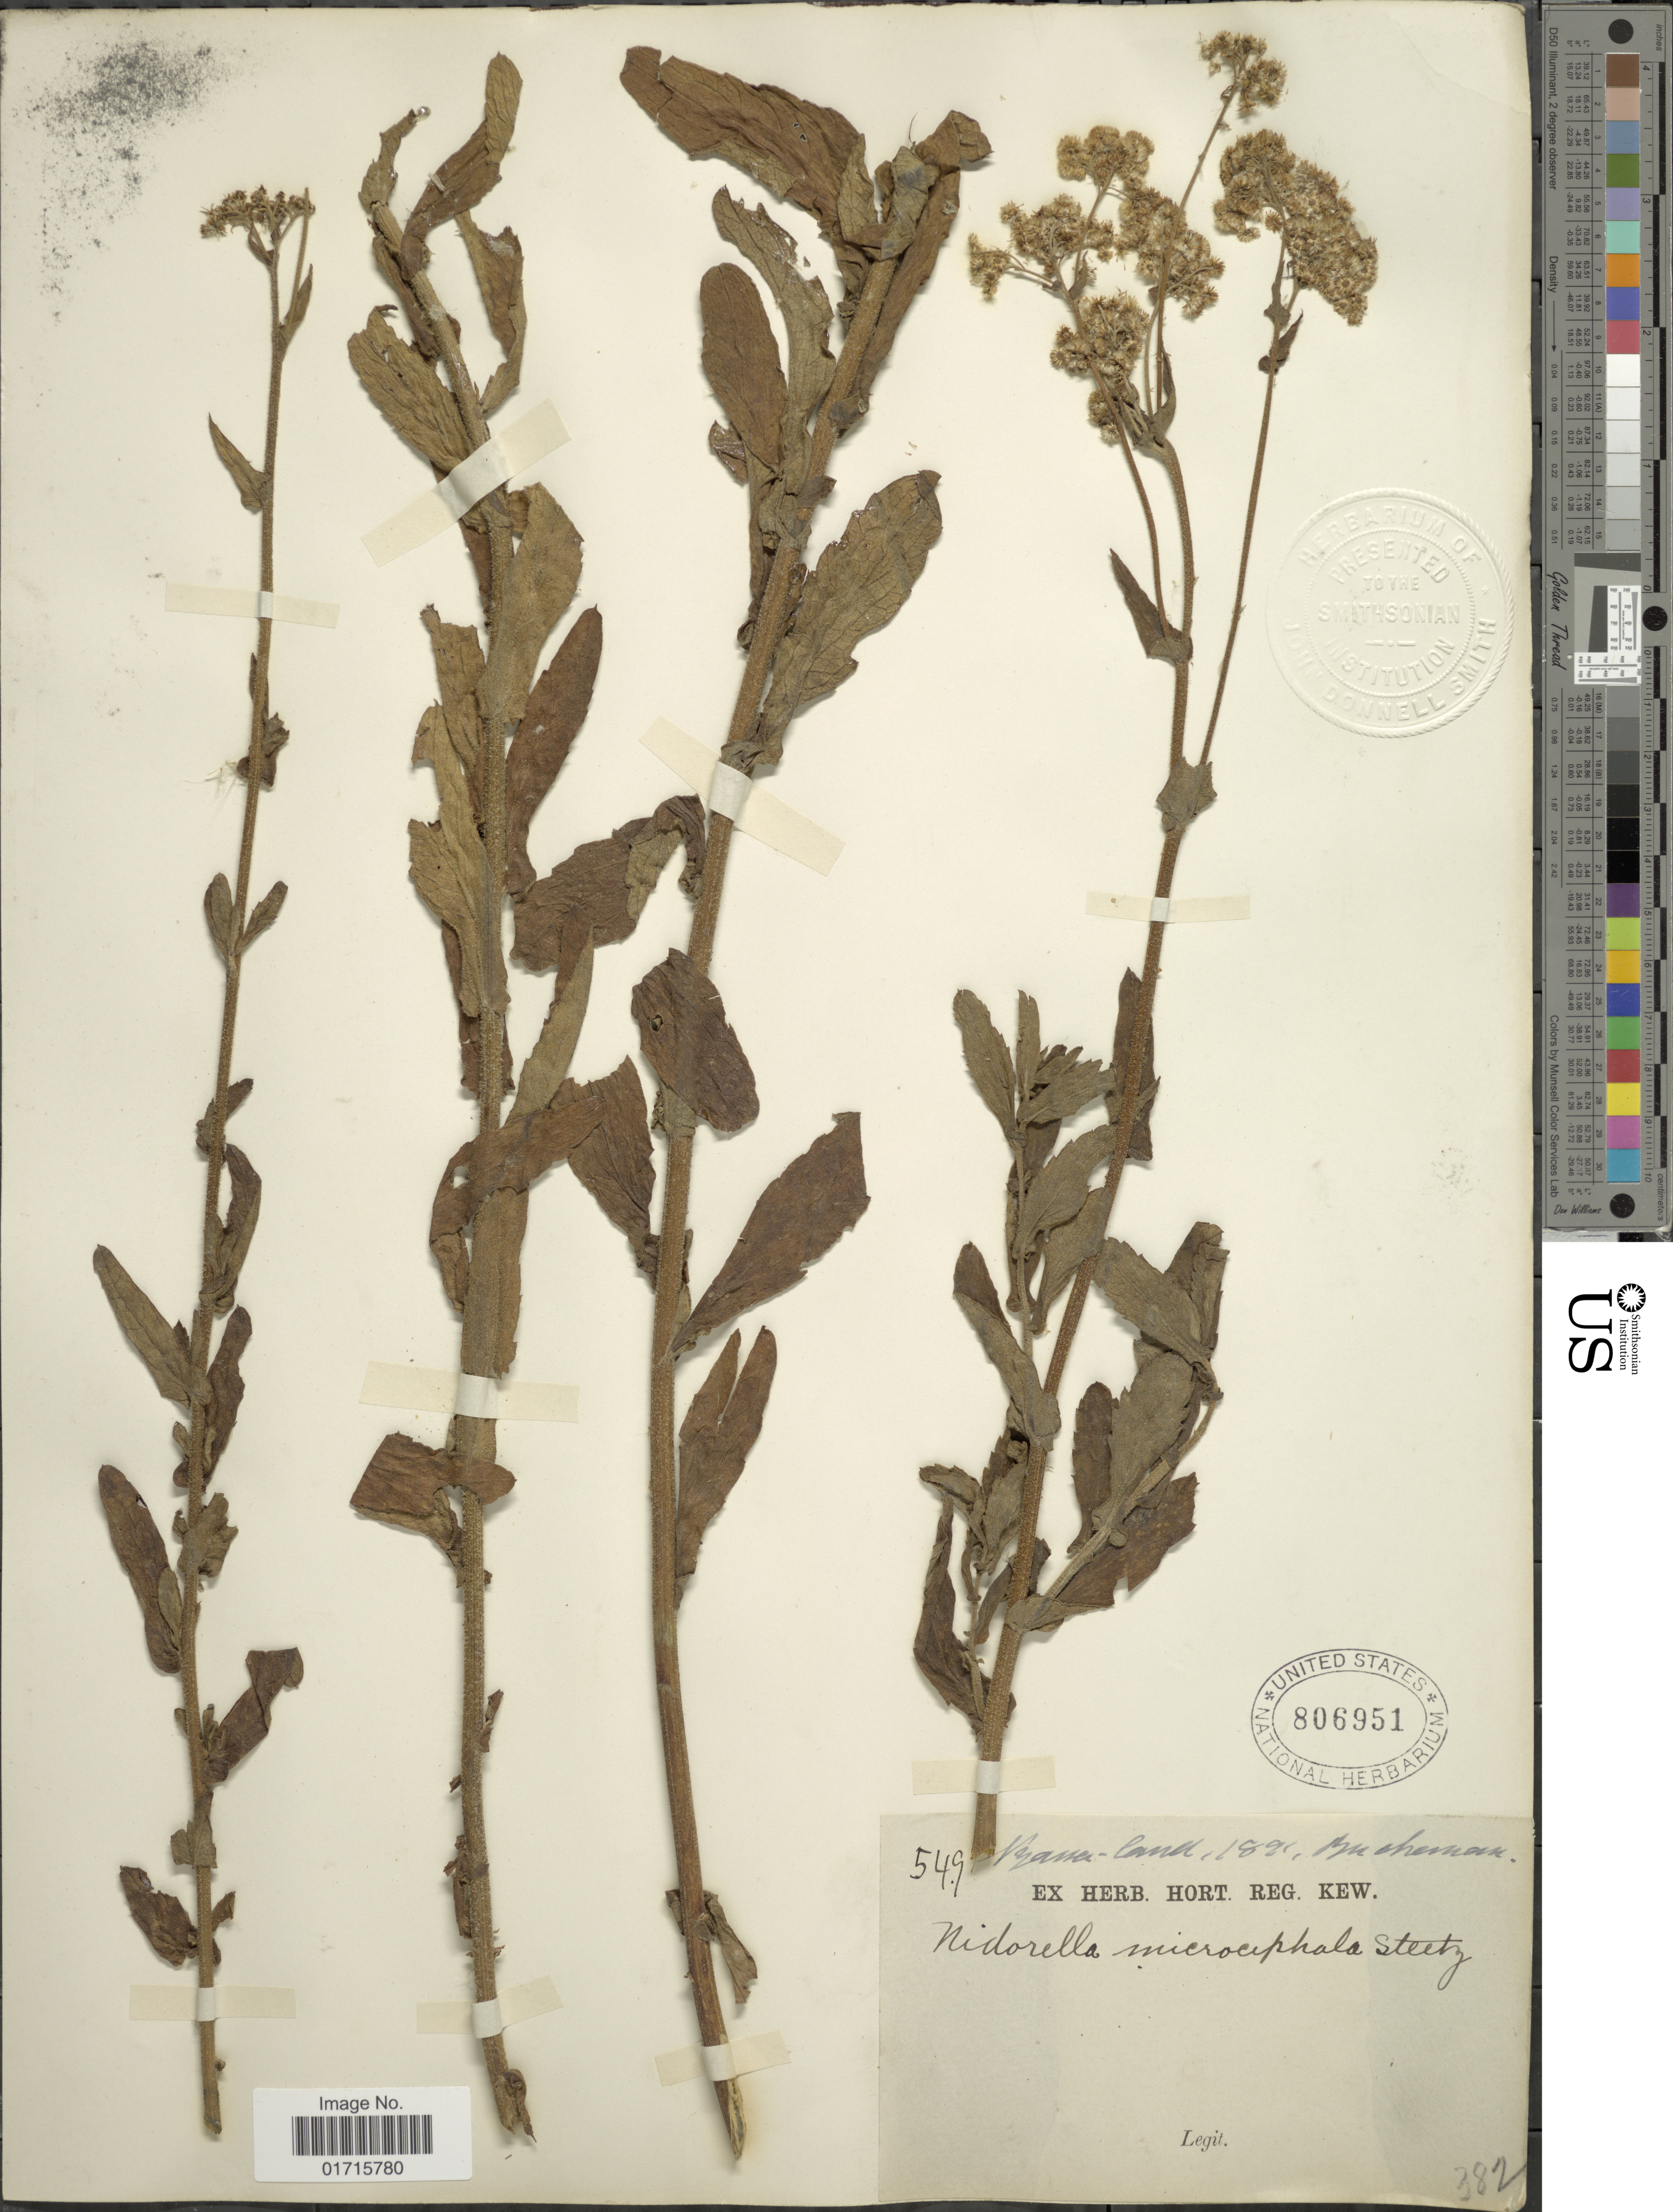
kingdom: Plantae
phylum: Tracheophyta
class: Magnoliopsida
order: Asterales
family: Asteraceae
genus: Nidorella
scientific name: Nidorella microcephala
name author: Steetz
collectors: Buchanan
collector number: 549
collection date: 1891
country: Malawi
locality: Nyassa-land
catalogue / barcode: US 806951